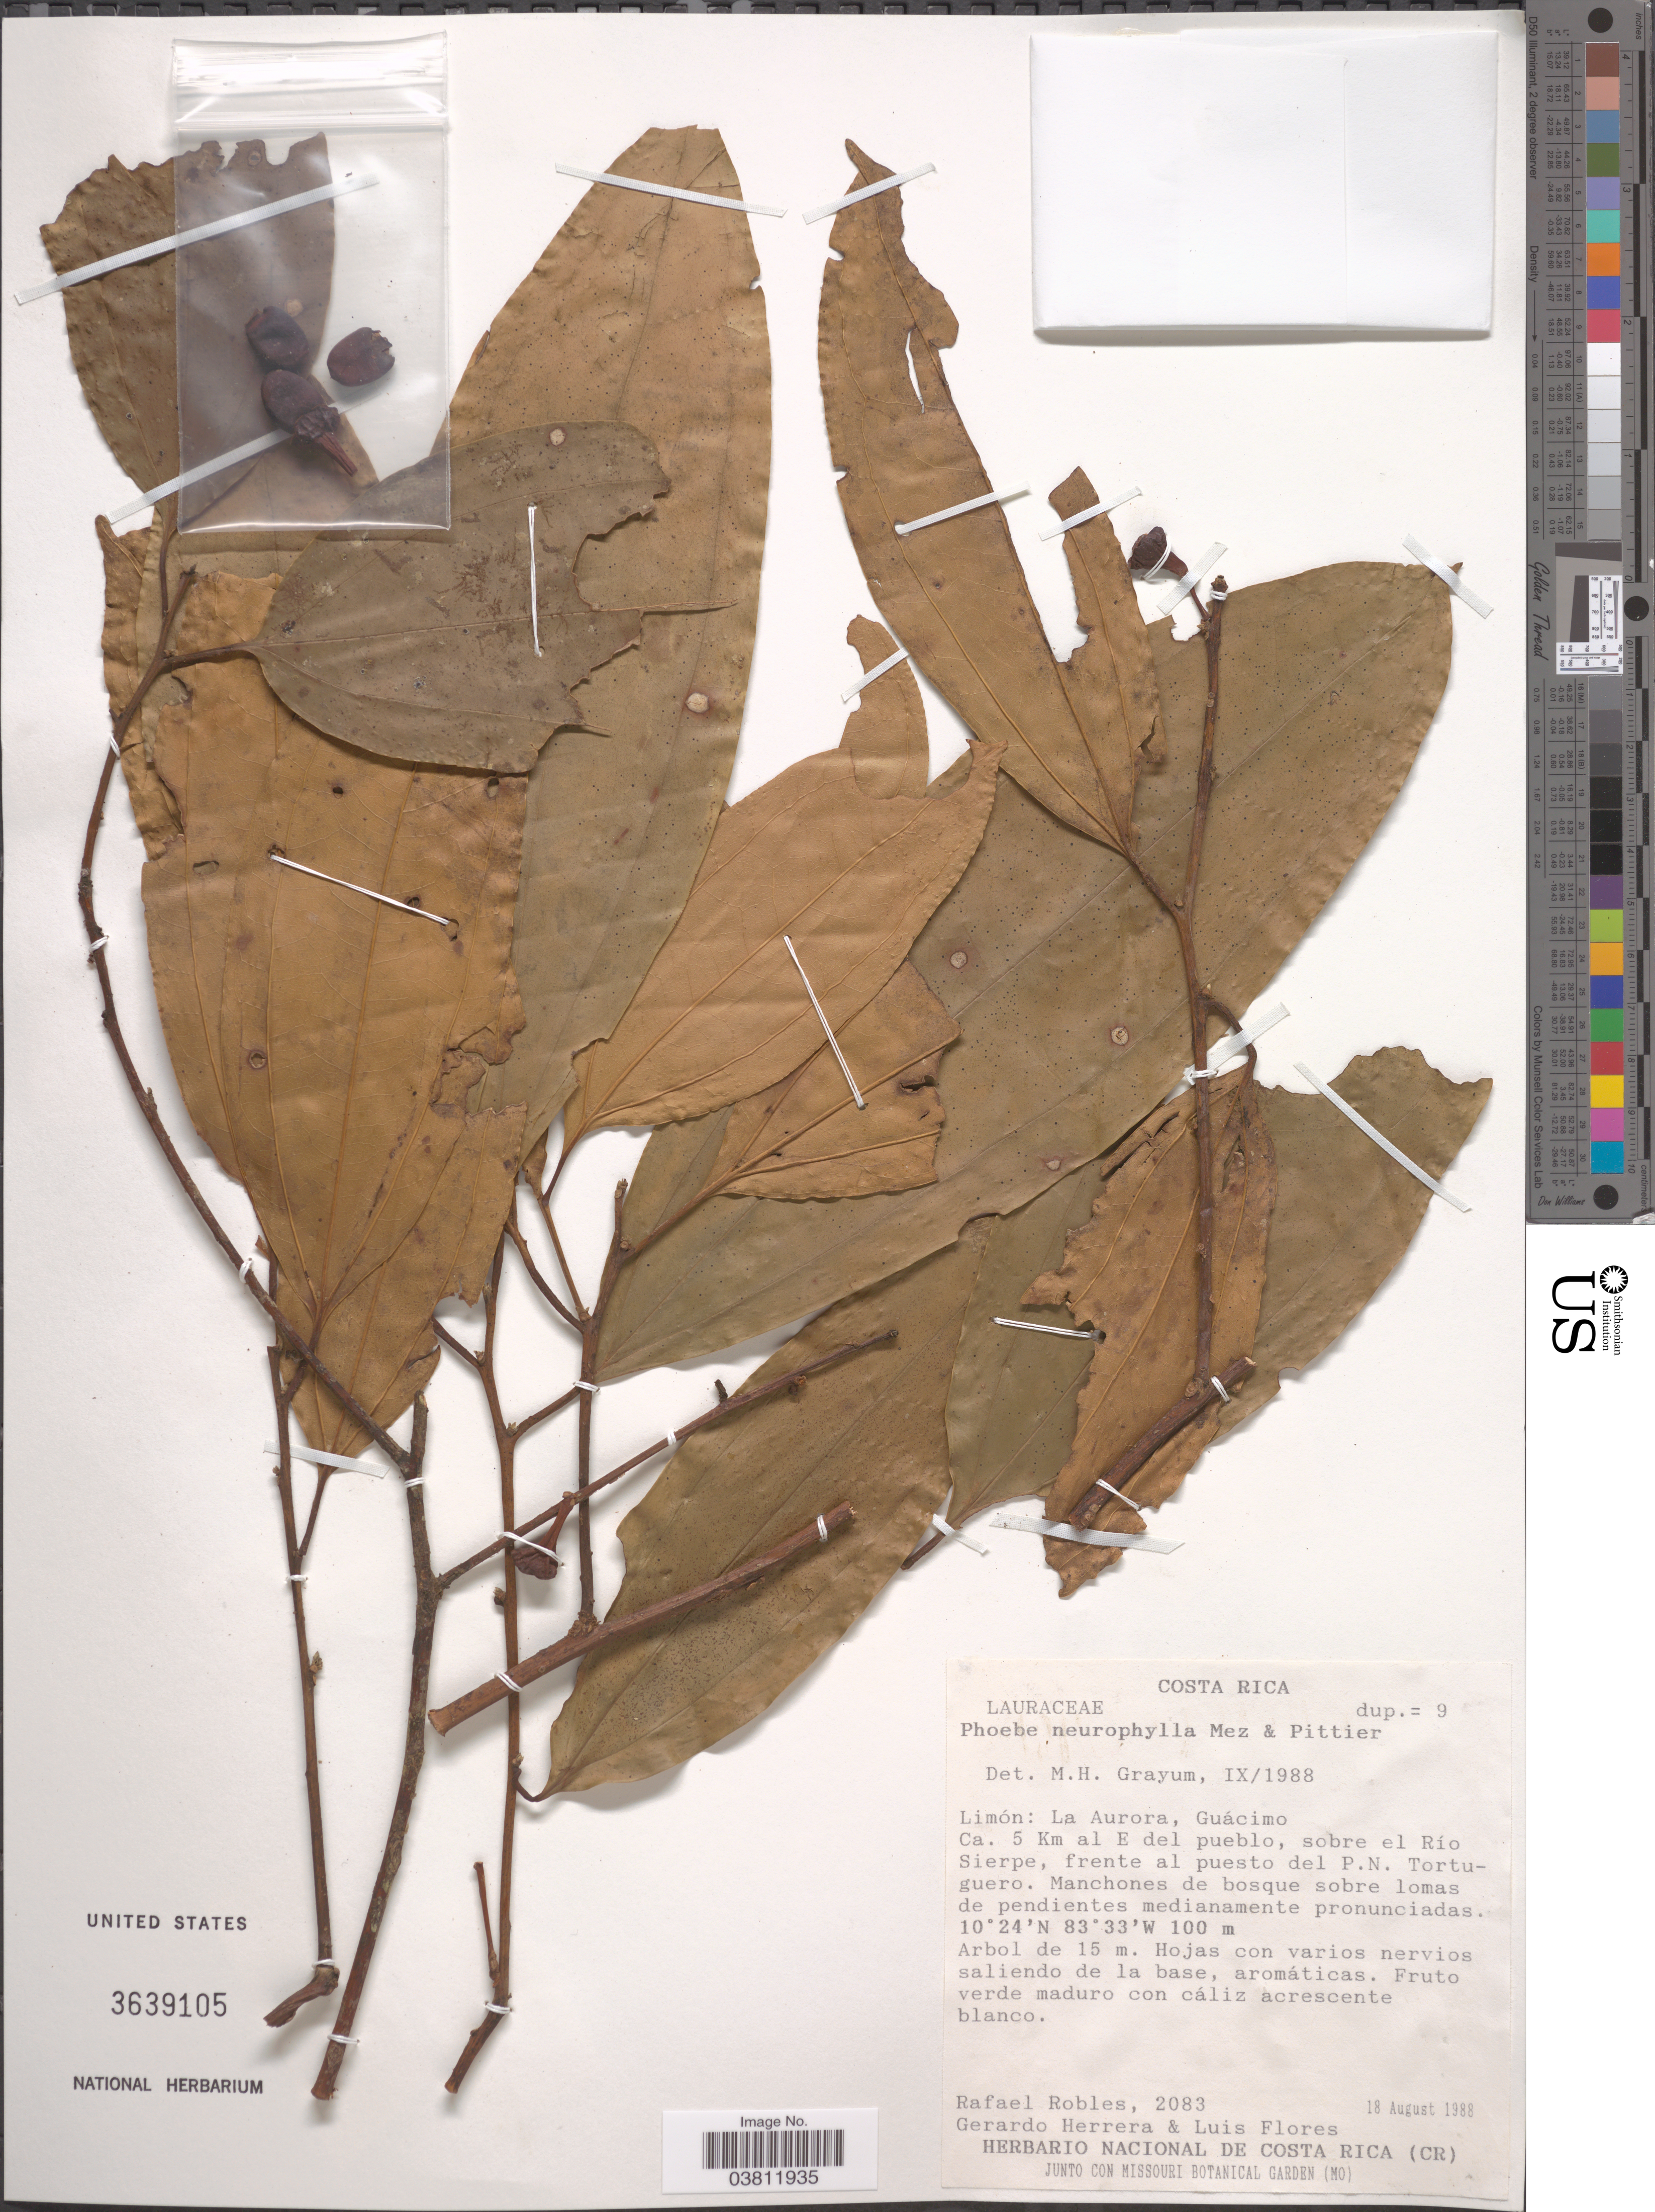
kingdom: Plantae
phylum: Tracheophyta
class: Magnoliopsida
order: Laurales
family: Lauraceae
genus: Phoebe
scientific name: Phoebe neurophylla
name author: Mez & Pittier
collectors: R. Robles, G. Herrera & L. Flores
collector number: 2083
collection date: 1988-08-18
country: Costa Rica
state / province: Limón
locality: La Aurora, Guácimo. Ca. 5 Km al E del pueblo, sobre el Río Sierpe, frente al puesto del P.N. Tortuguero.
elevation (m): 100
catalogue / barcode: US 3639105